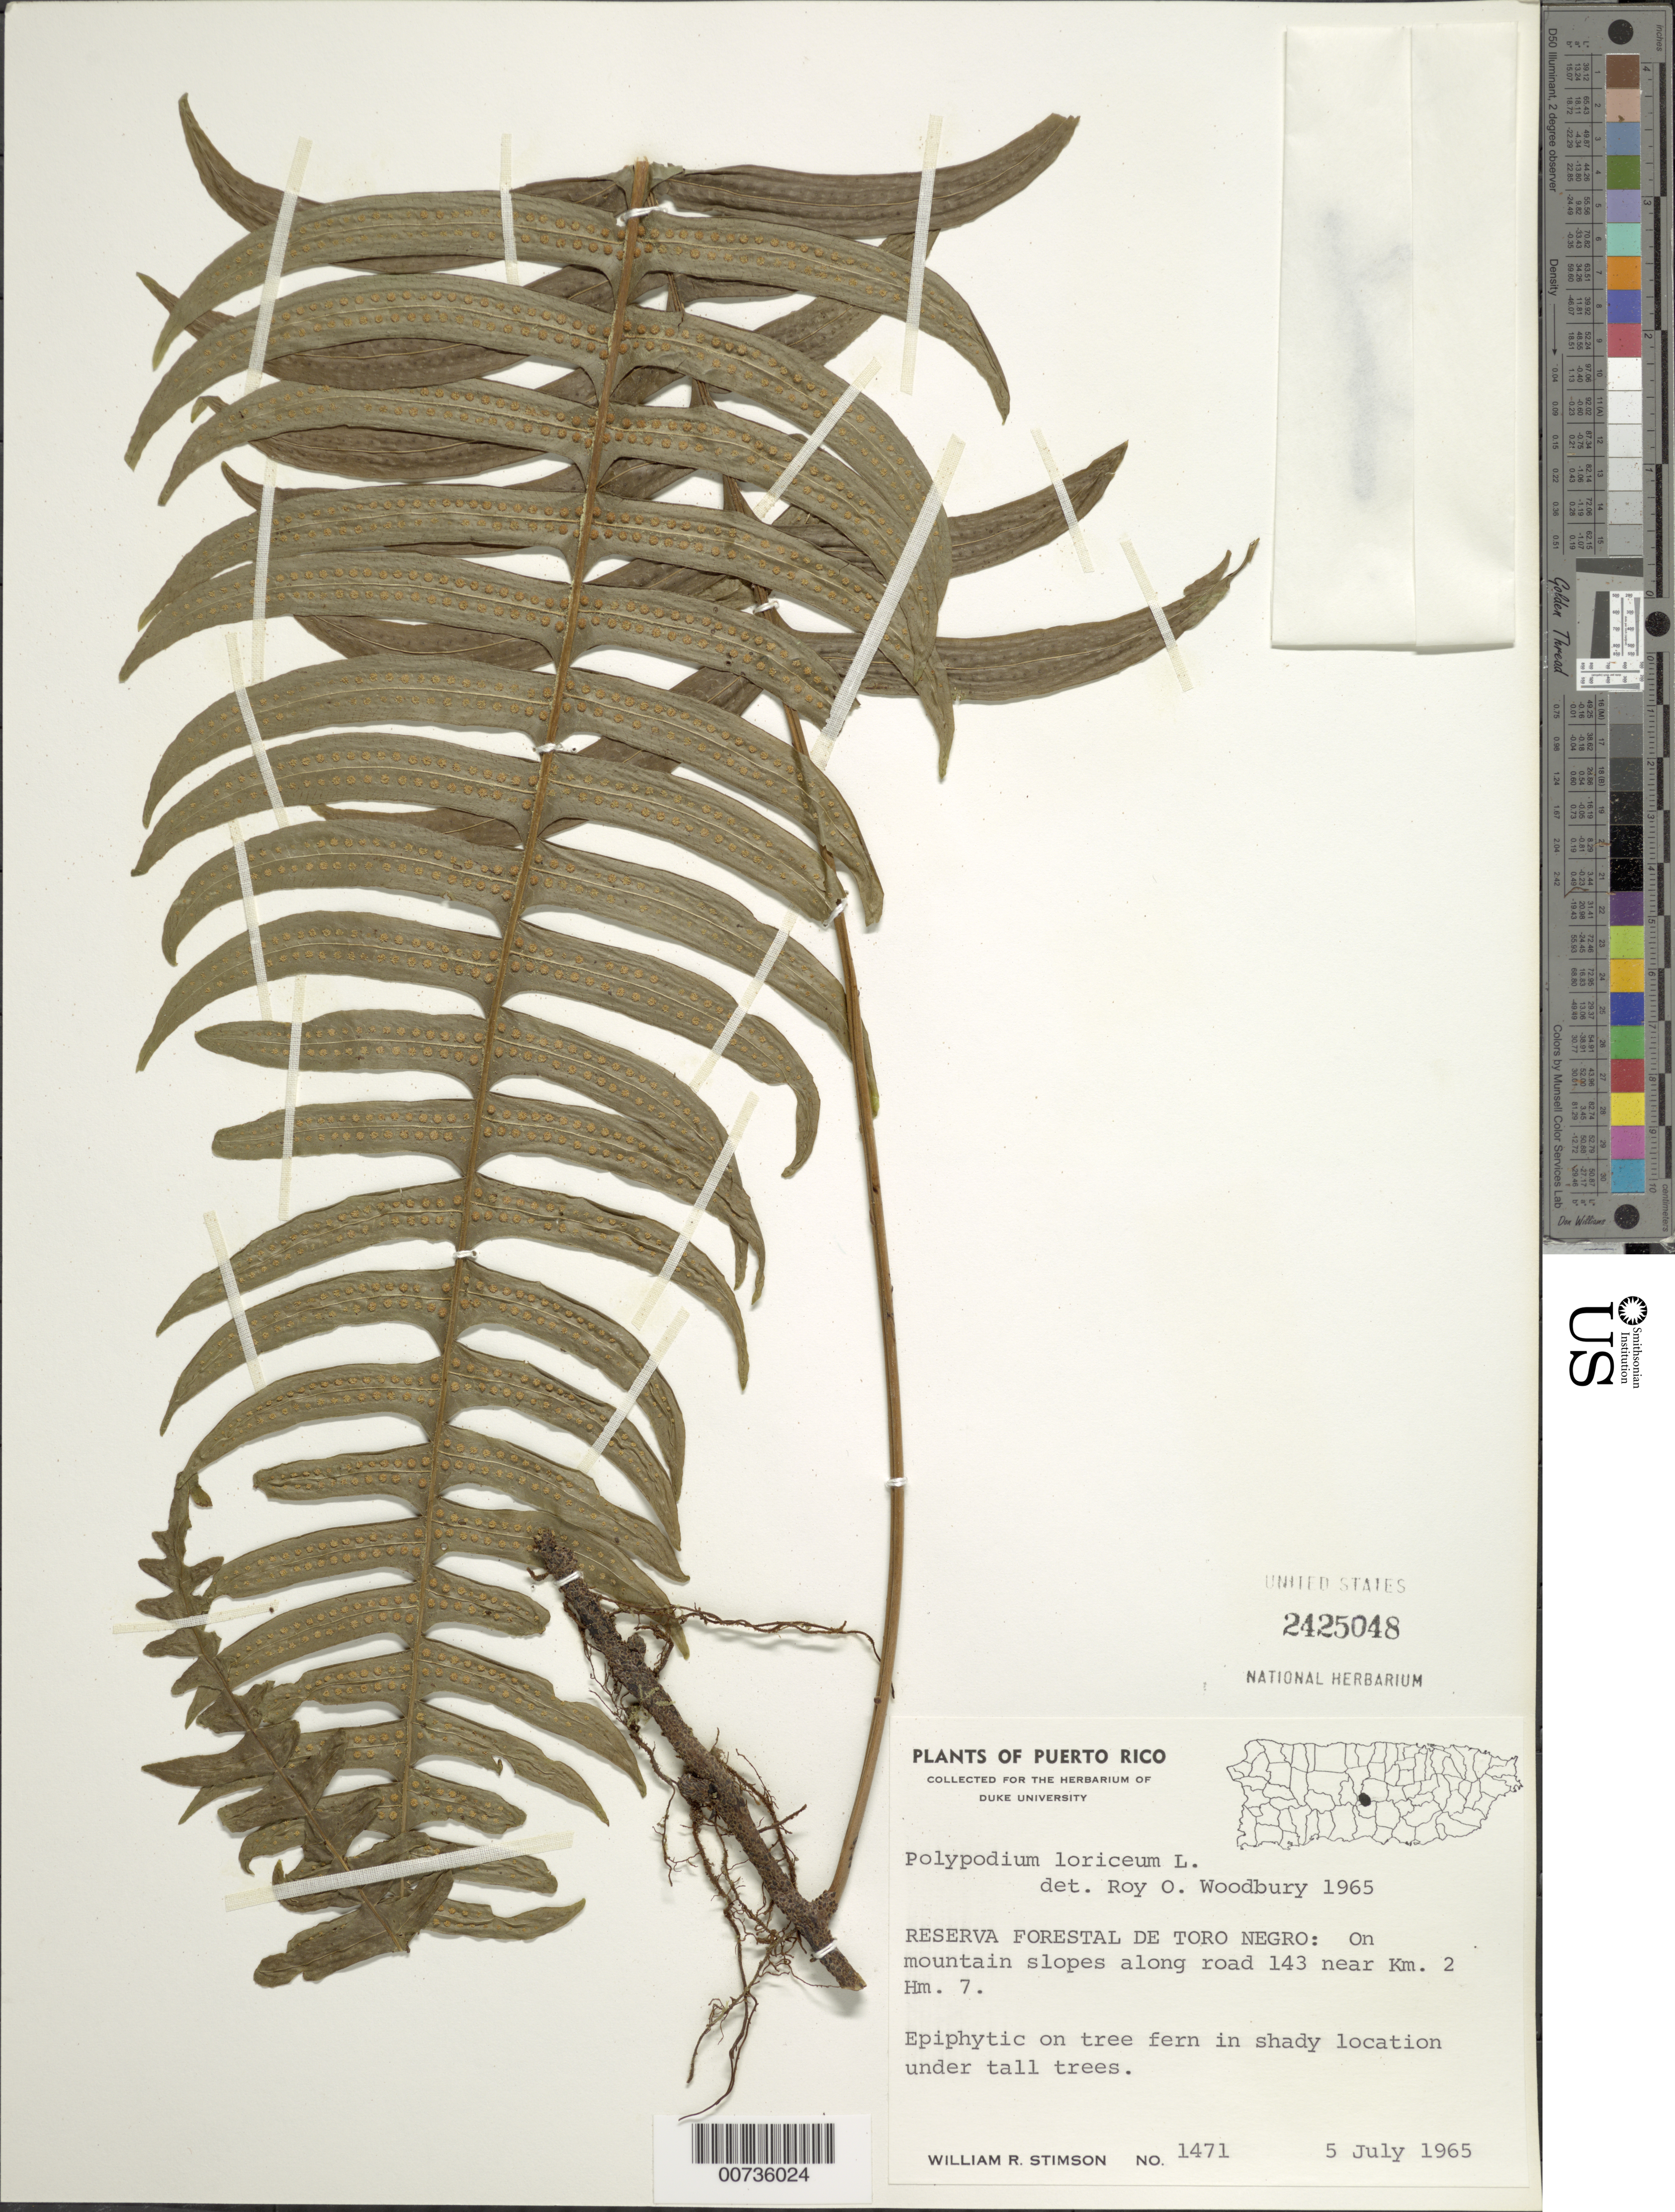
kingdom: Plantae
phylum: Tracheophyta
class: Polypodiopsida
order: Polypodiales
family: Polypodiaceae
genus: Serpocaulon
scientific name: Serpocaulon loriceum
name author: (L.) A.R. Sm.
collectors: W. R. Stimson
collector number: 1471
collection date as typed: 05 Jul 1965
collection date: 1965-07-05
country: Puerto Rico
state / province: Orocovis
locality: Reserva Forestal de Toro Negro: on mountain slopes along road 143 near km 2, hm 7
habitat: On tree fern in shady location under tall trees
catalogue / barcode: US 2425048